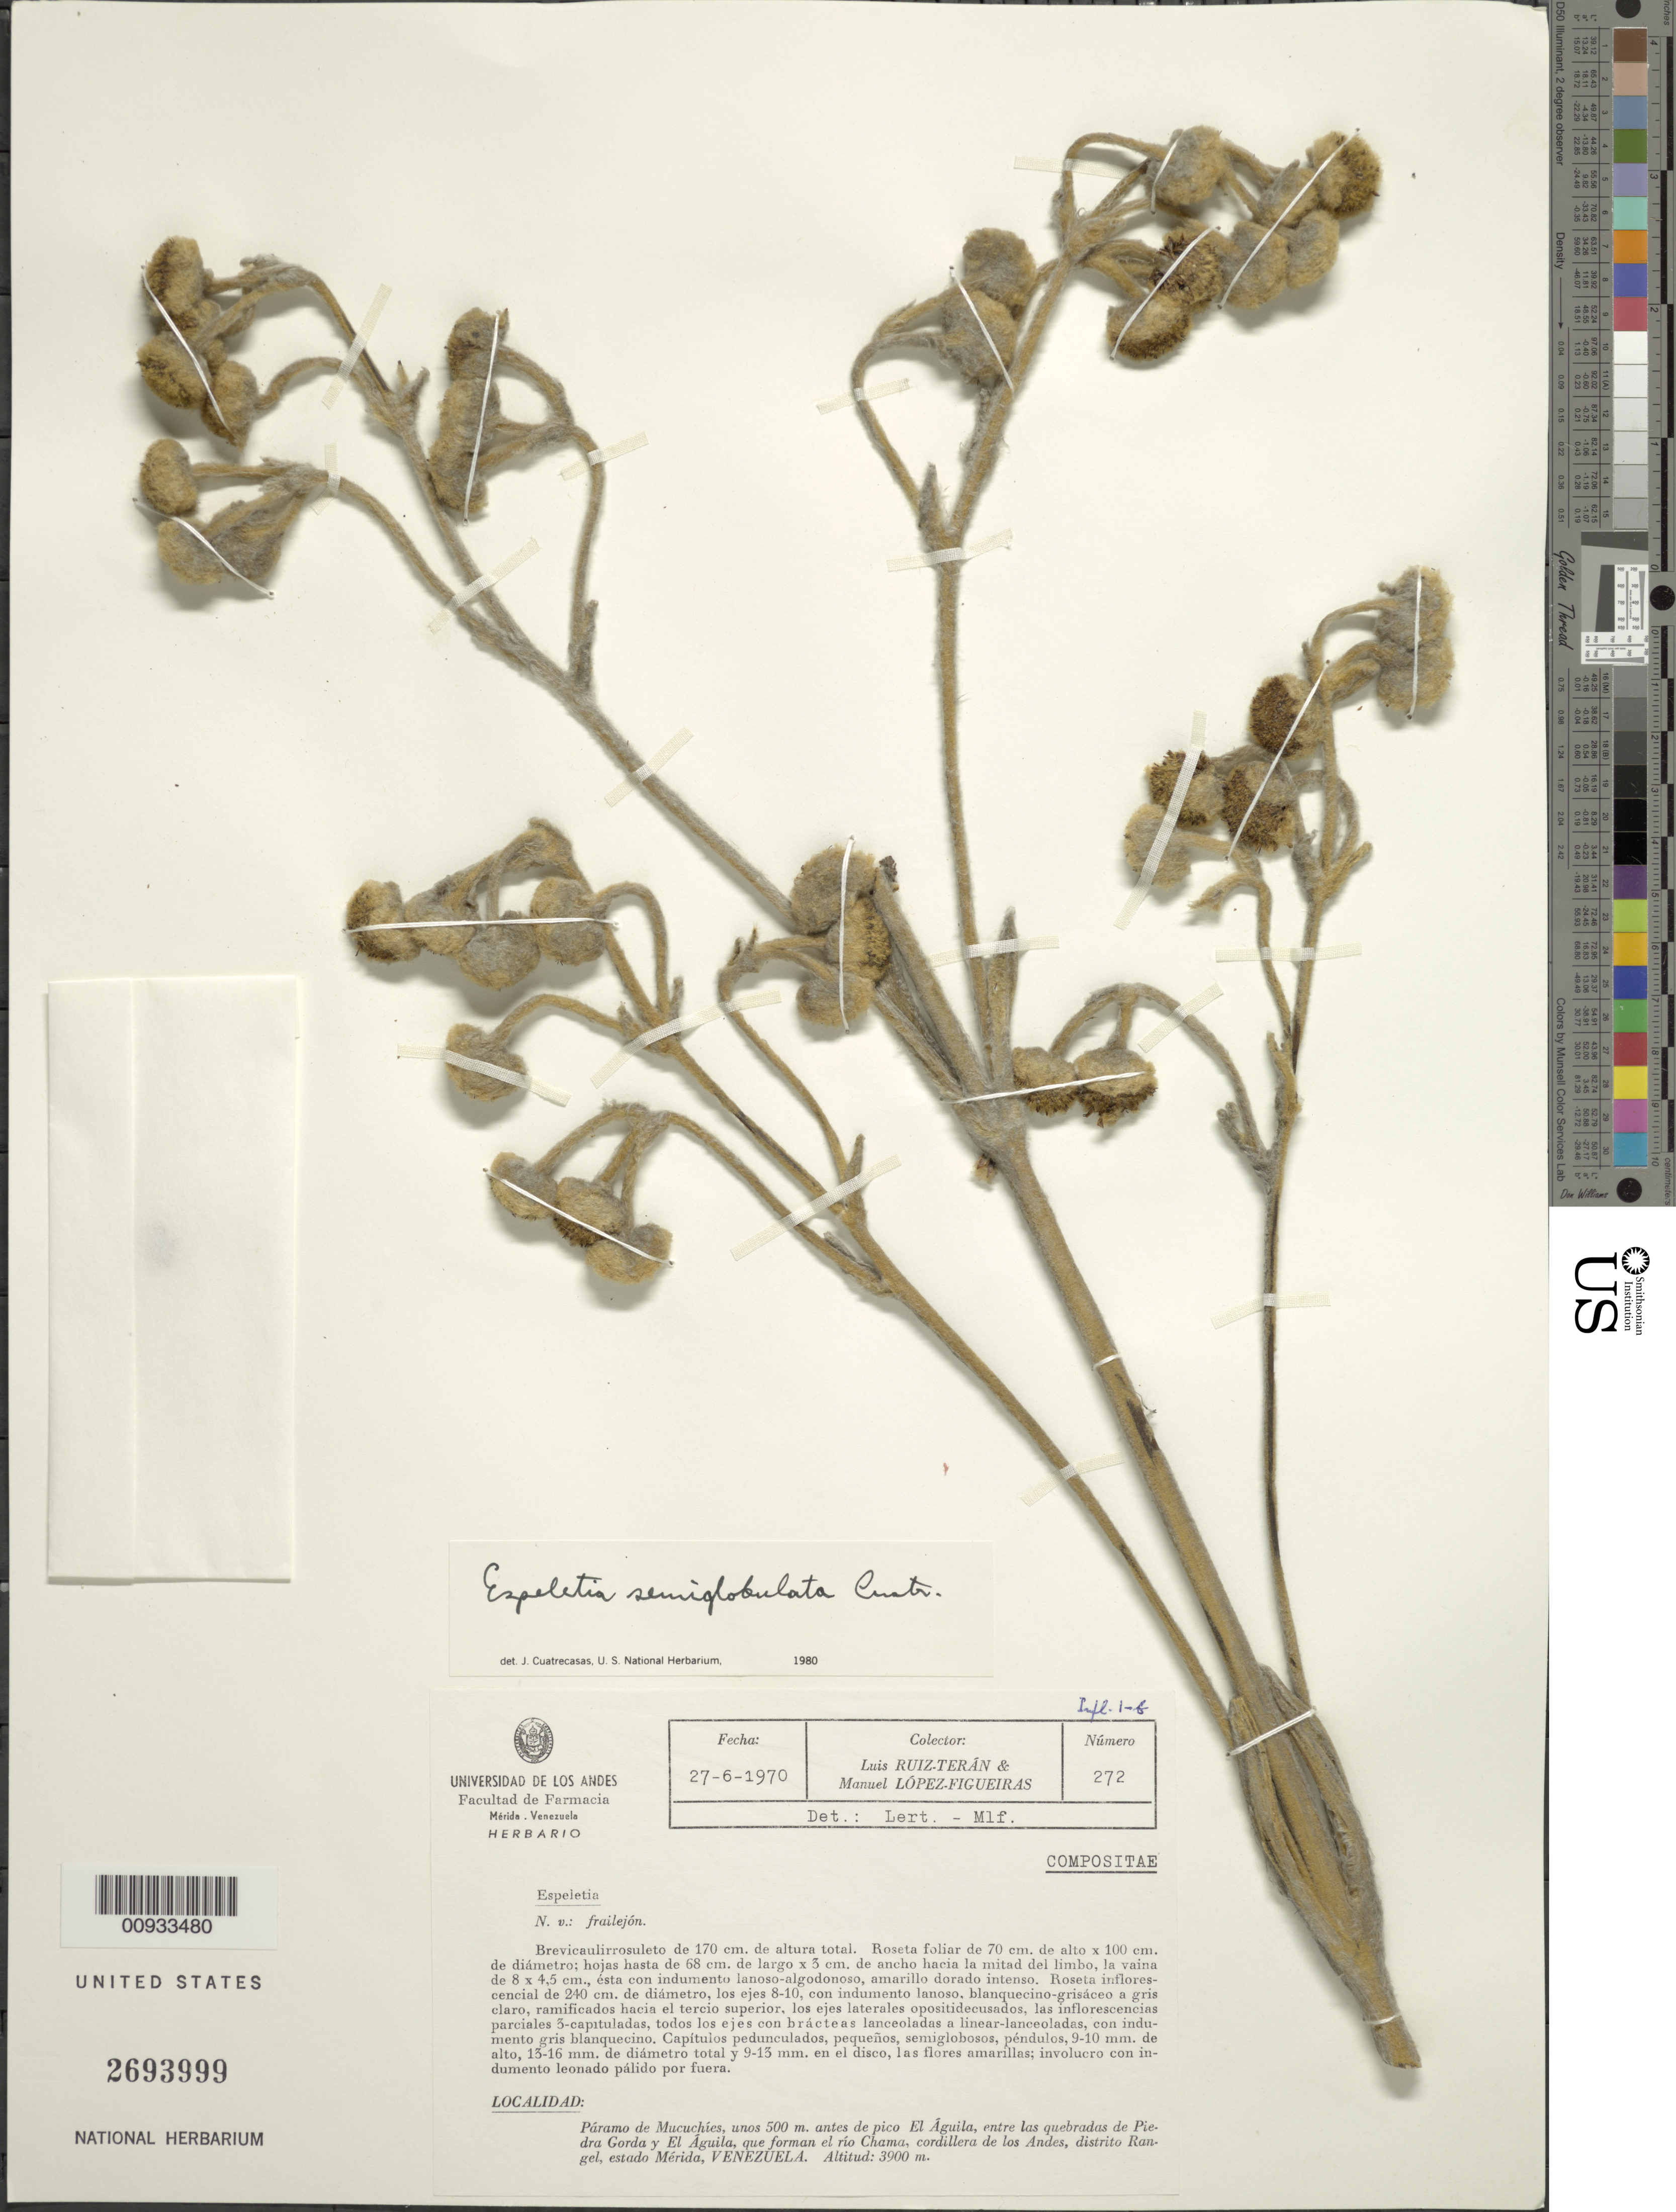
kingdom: Plantae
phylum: Tracheophyta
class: Magnoliopsida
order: Asterales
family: Asteraceae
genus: Espeletia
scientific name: Espeletia semiglobulata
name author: Cuatrec.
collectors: L. Teran & M. López Figueiras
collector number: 272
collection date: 1970-06-27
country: Venezuela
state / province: Mérida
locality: Paramo de Mucuchies, unos 500 m. antes de pico El Aguila, entre las quebradas de Piedra Gorda y El Aguila, que forman el rio Chama, Cordillera de Los Andes, Distrito Rangel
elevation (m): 3900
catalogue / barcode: US 2693999